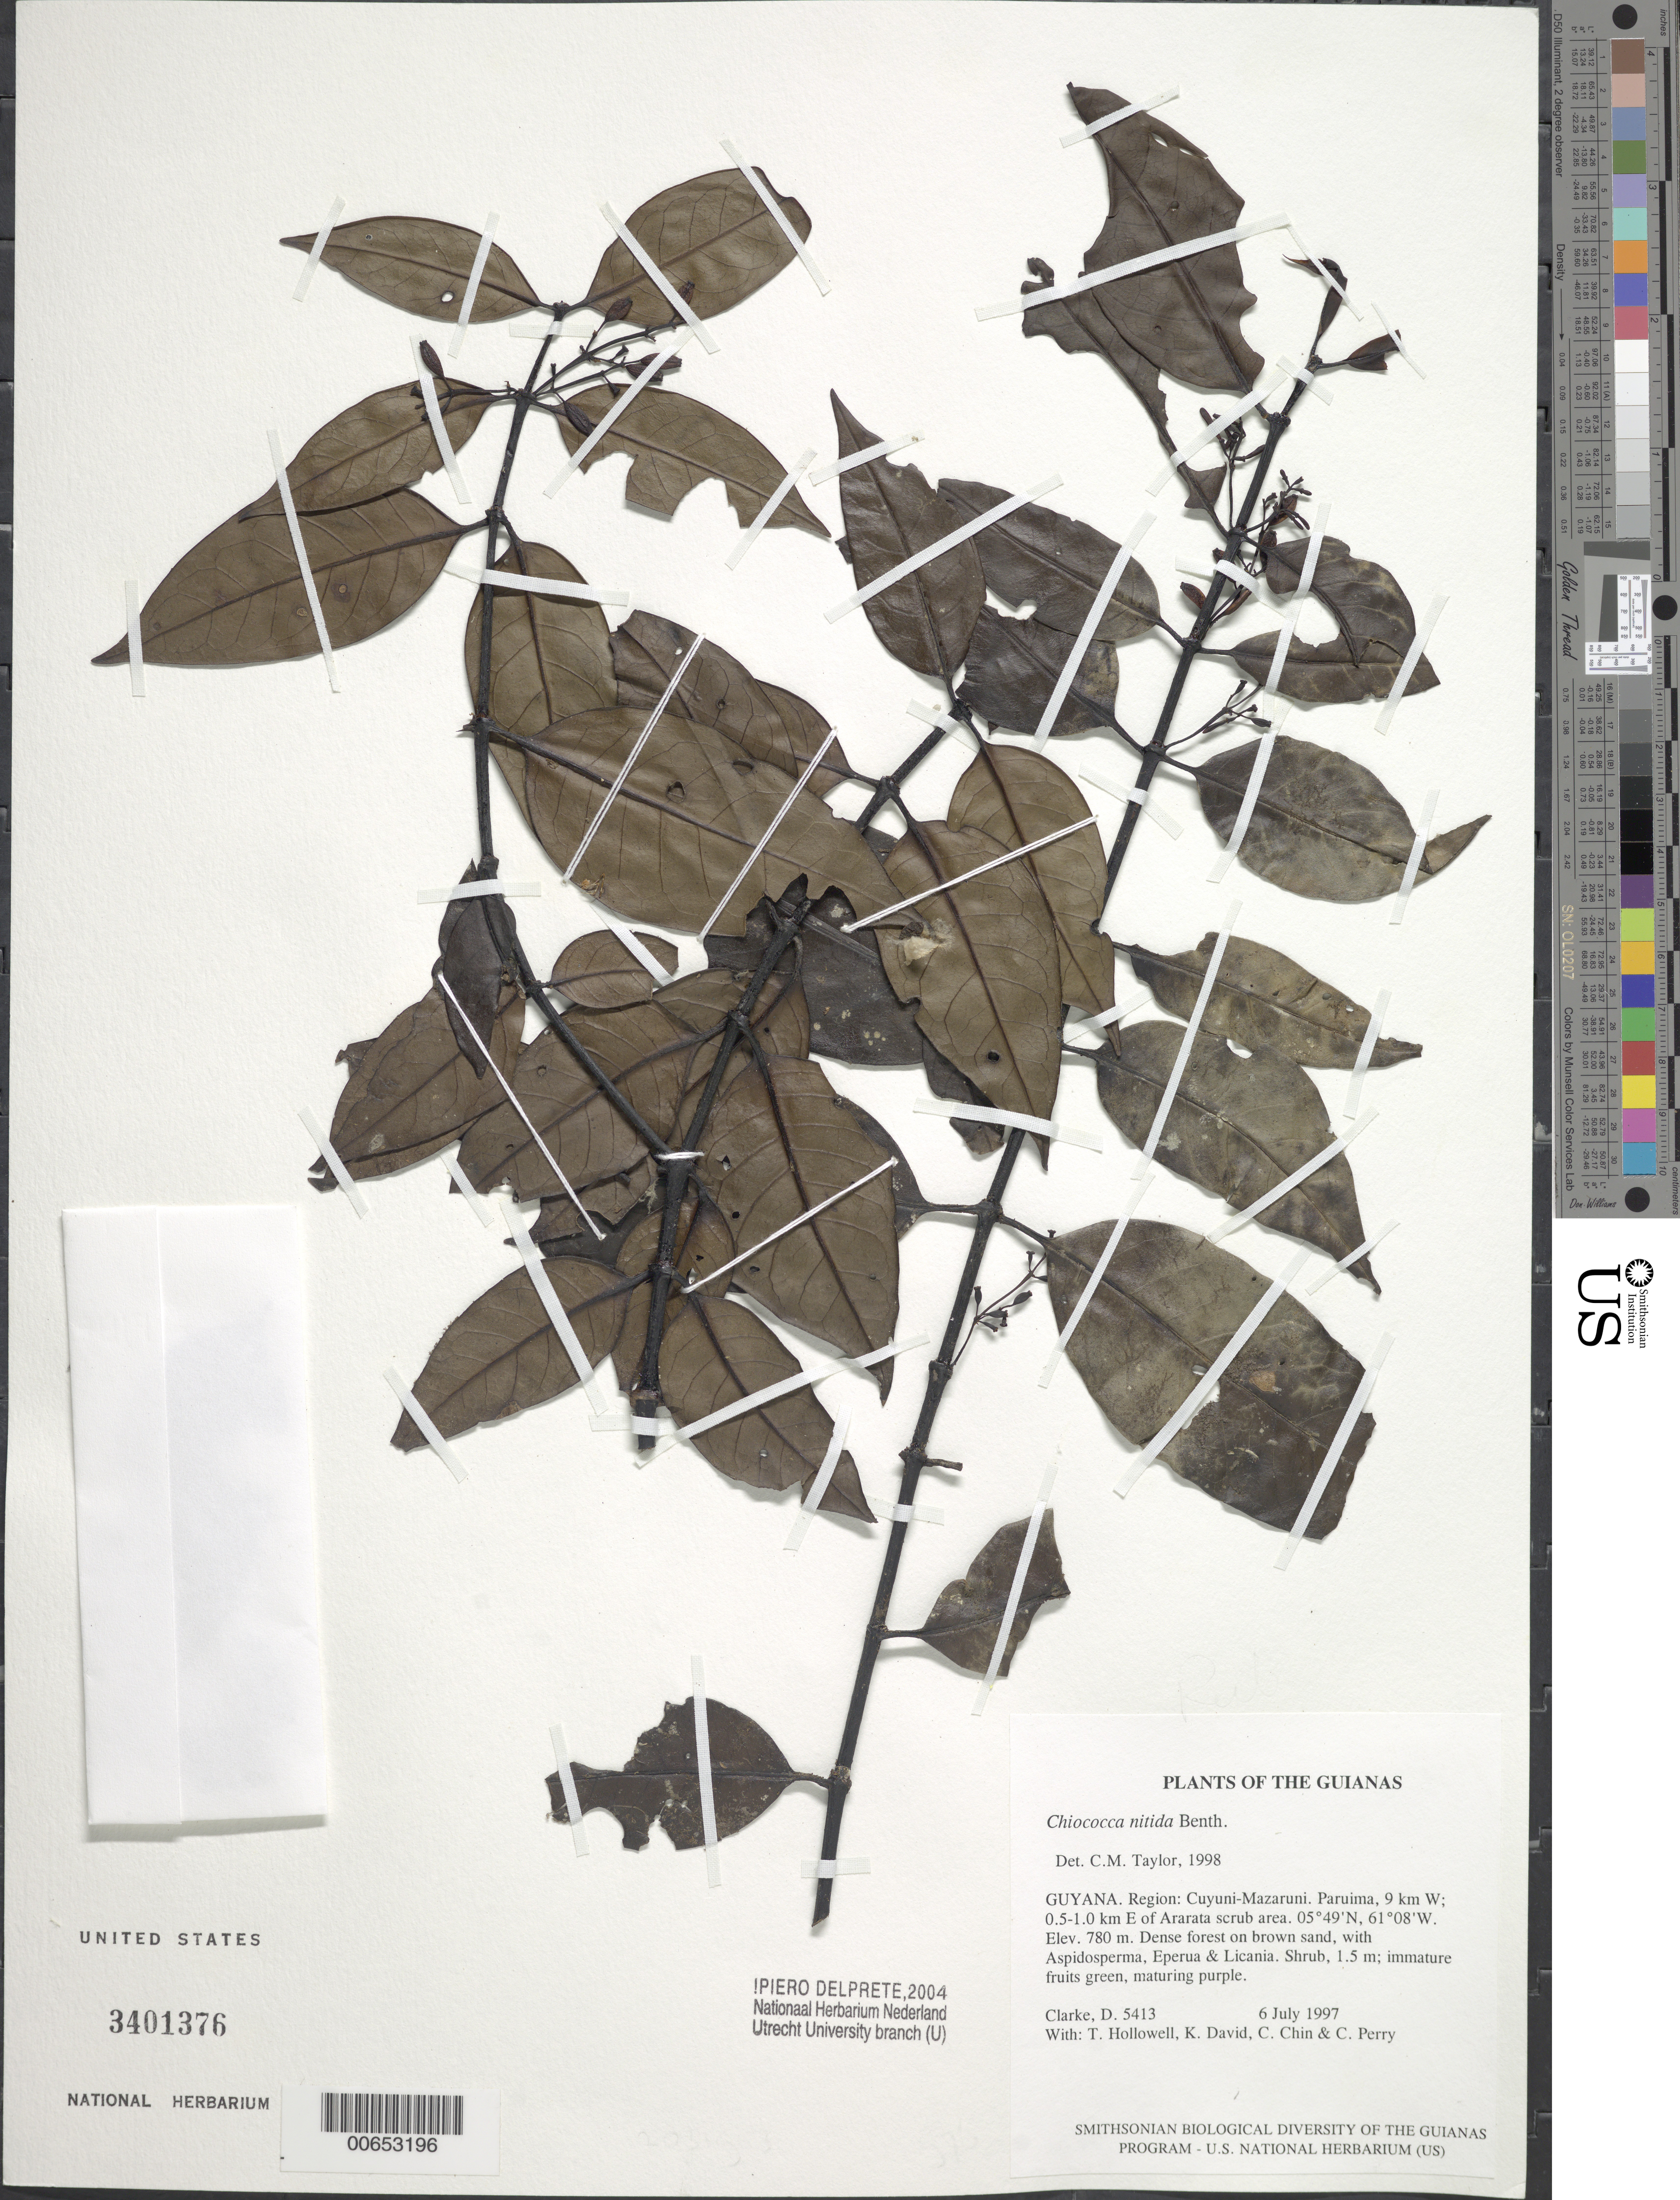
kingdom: Plantae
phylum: Tracheophyta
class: Magnoliopsida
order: Gentianales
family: Rubiaceae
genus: Chiococca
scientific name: Chiococca nitida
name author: Benth.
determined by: Delprete, P. G., Herb. de Guyane Cay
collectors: H. D. Clarke, T. Hollowell, K. David, C. Chin & C. Perry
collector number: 5413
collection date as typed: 6 July 1997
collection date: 1997-07-06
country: Guyana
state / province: Cuyuni-Mazaruni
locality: Paruima, 9 km W; 0.5-1.0 km E of Ararata scrub area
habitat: Dense forest on brown sand, with Aspidosperma, Eperua & Licania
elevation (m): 780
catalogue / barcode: US 3401376